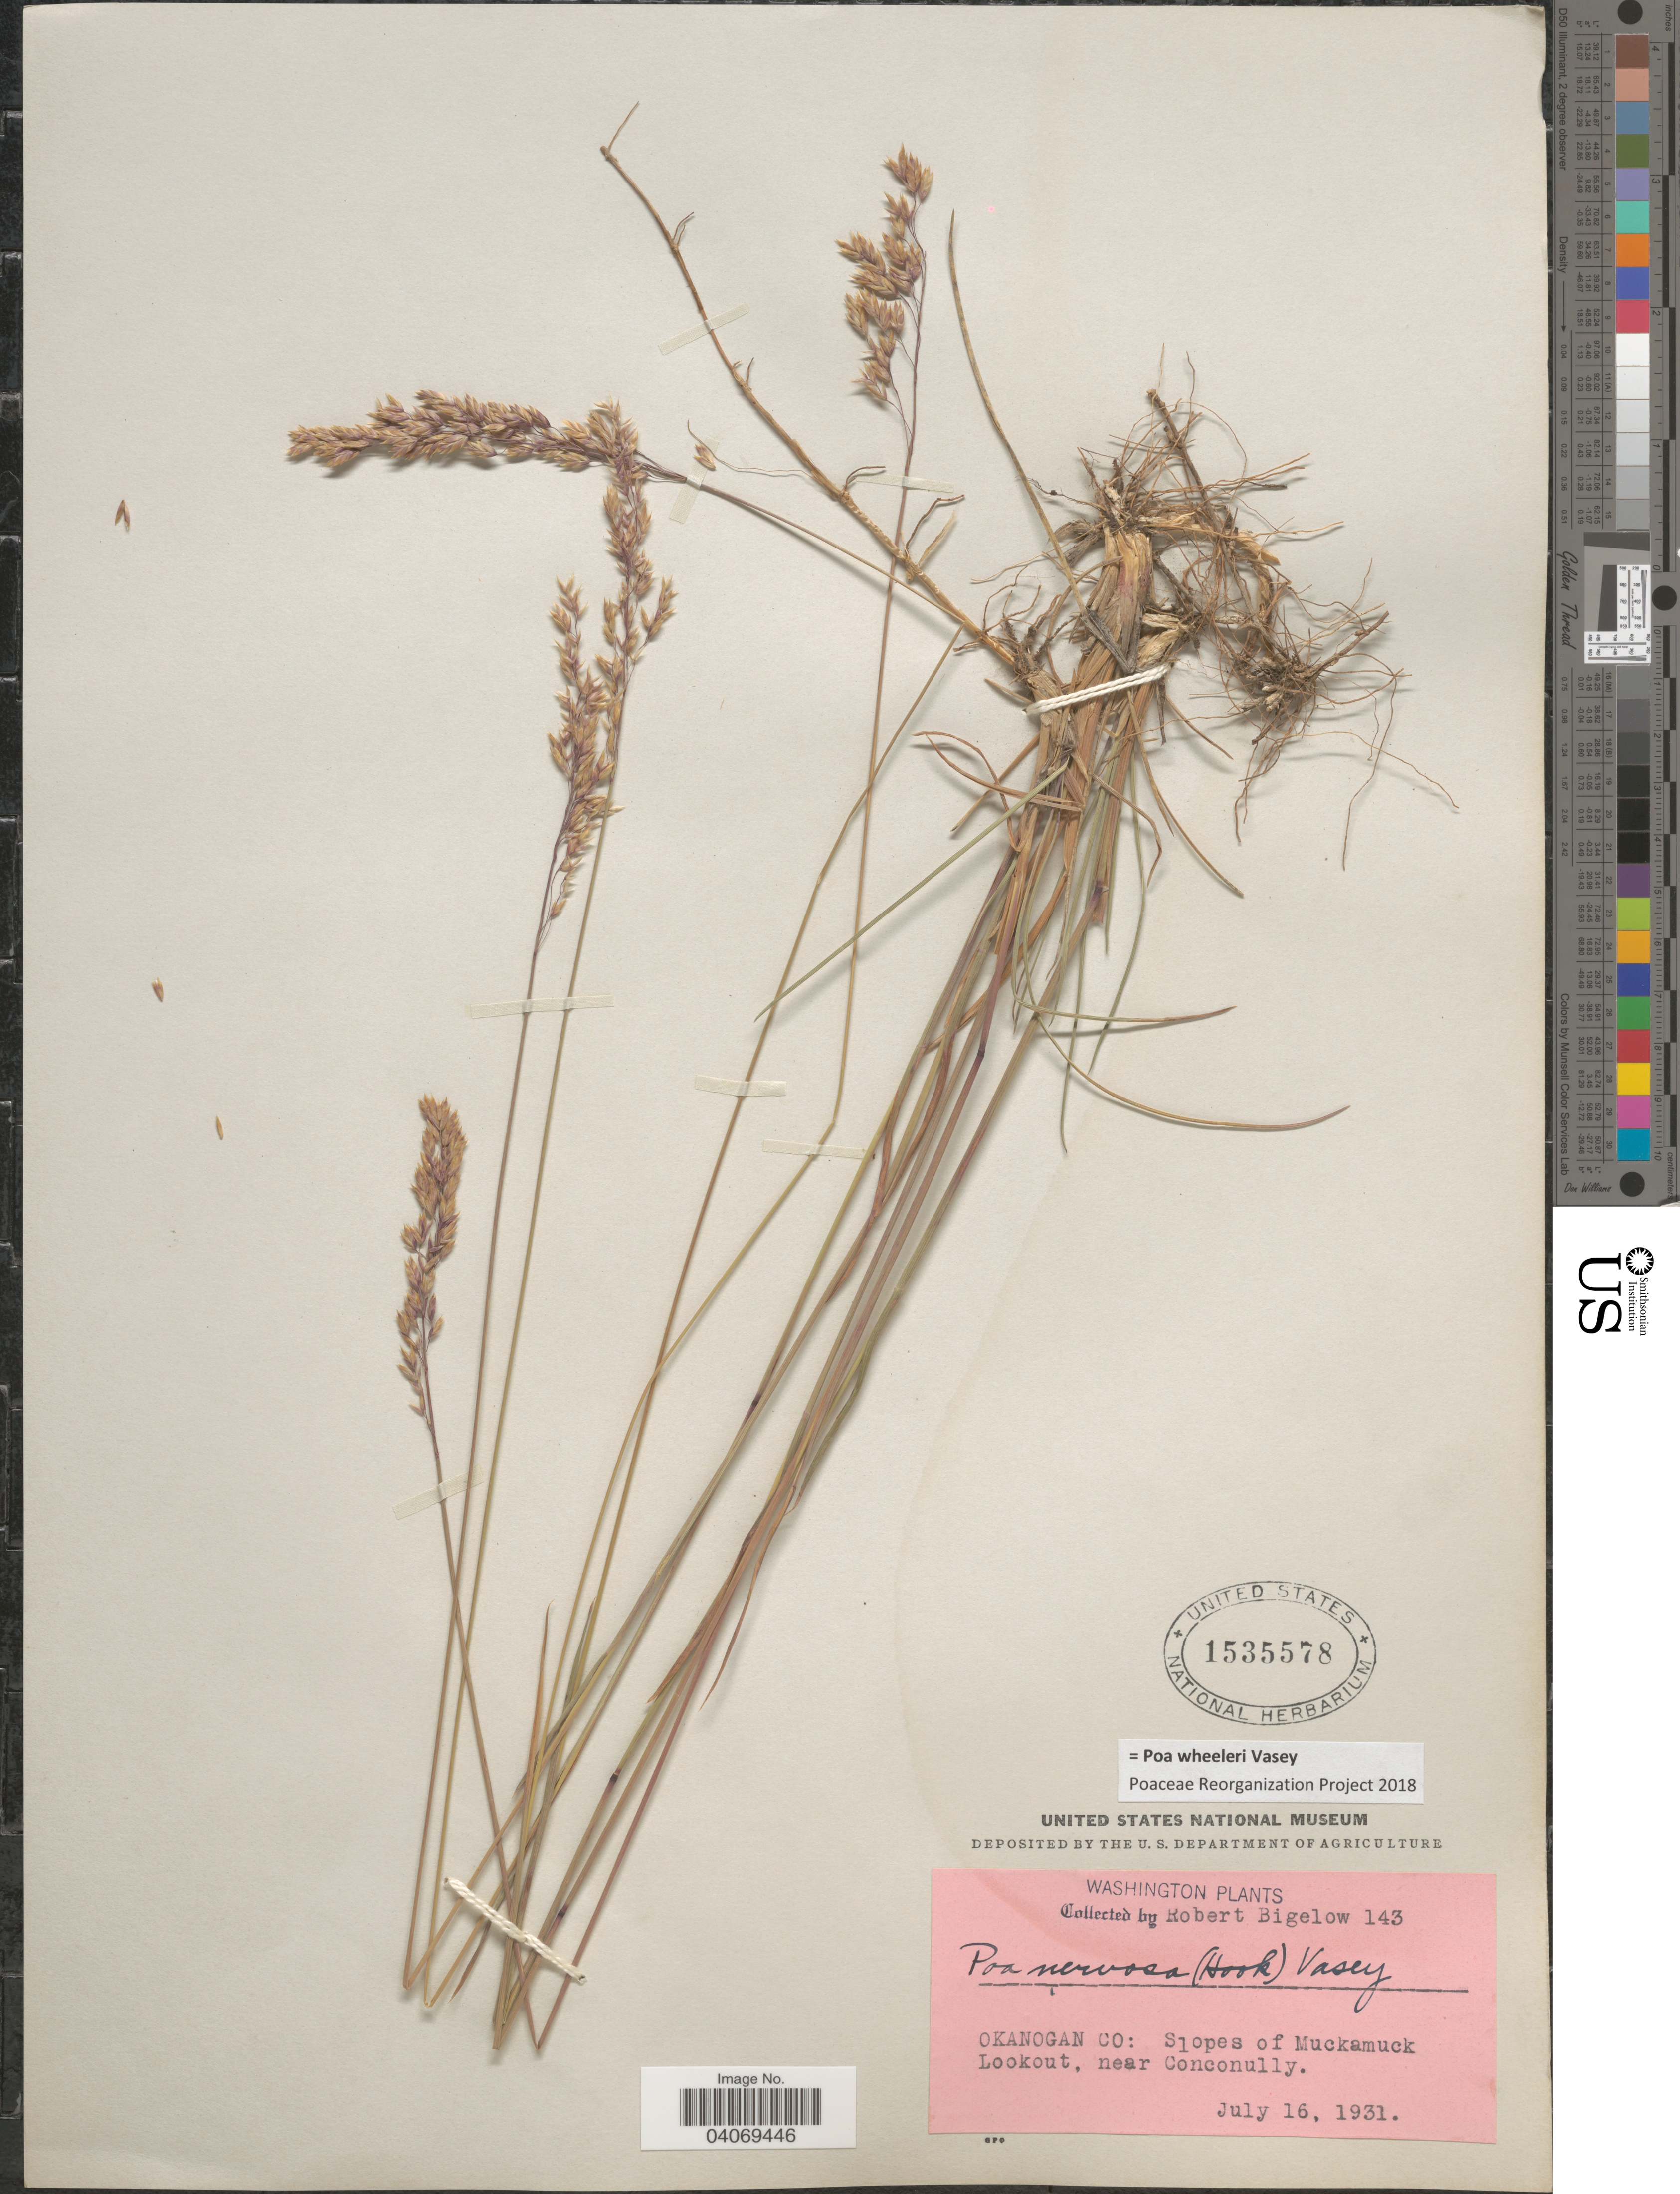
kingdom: Plantae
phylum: Tracheophyta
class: Liliopsida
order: Poales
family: Poaceae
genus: Poa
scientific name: Poa wheeleri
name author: Vasey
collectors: R. Bigelow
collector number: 143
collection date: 1931-07-16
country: United States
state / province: Washington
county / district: Okanogan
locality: Okanogan Co: Slopes of Muckamuck Lookout, near Conconully.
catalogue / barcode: US 1535578